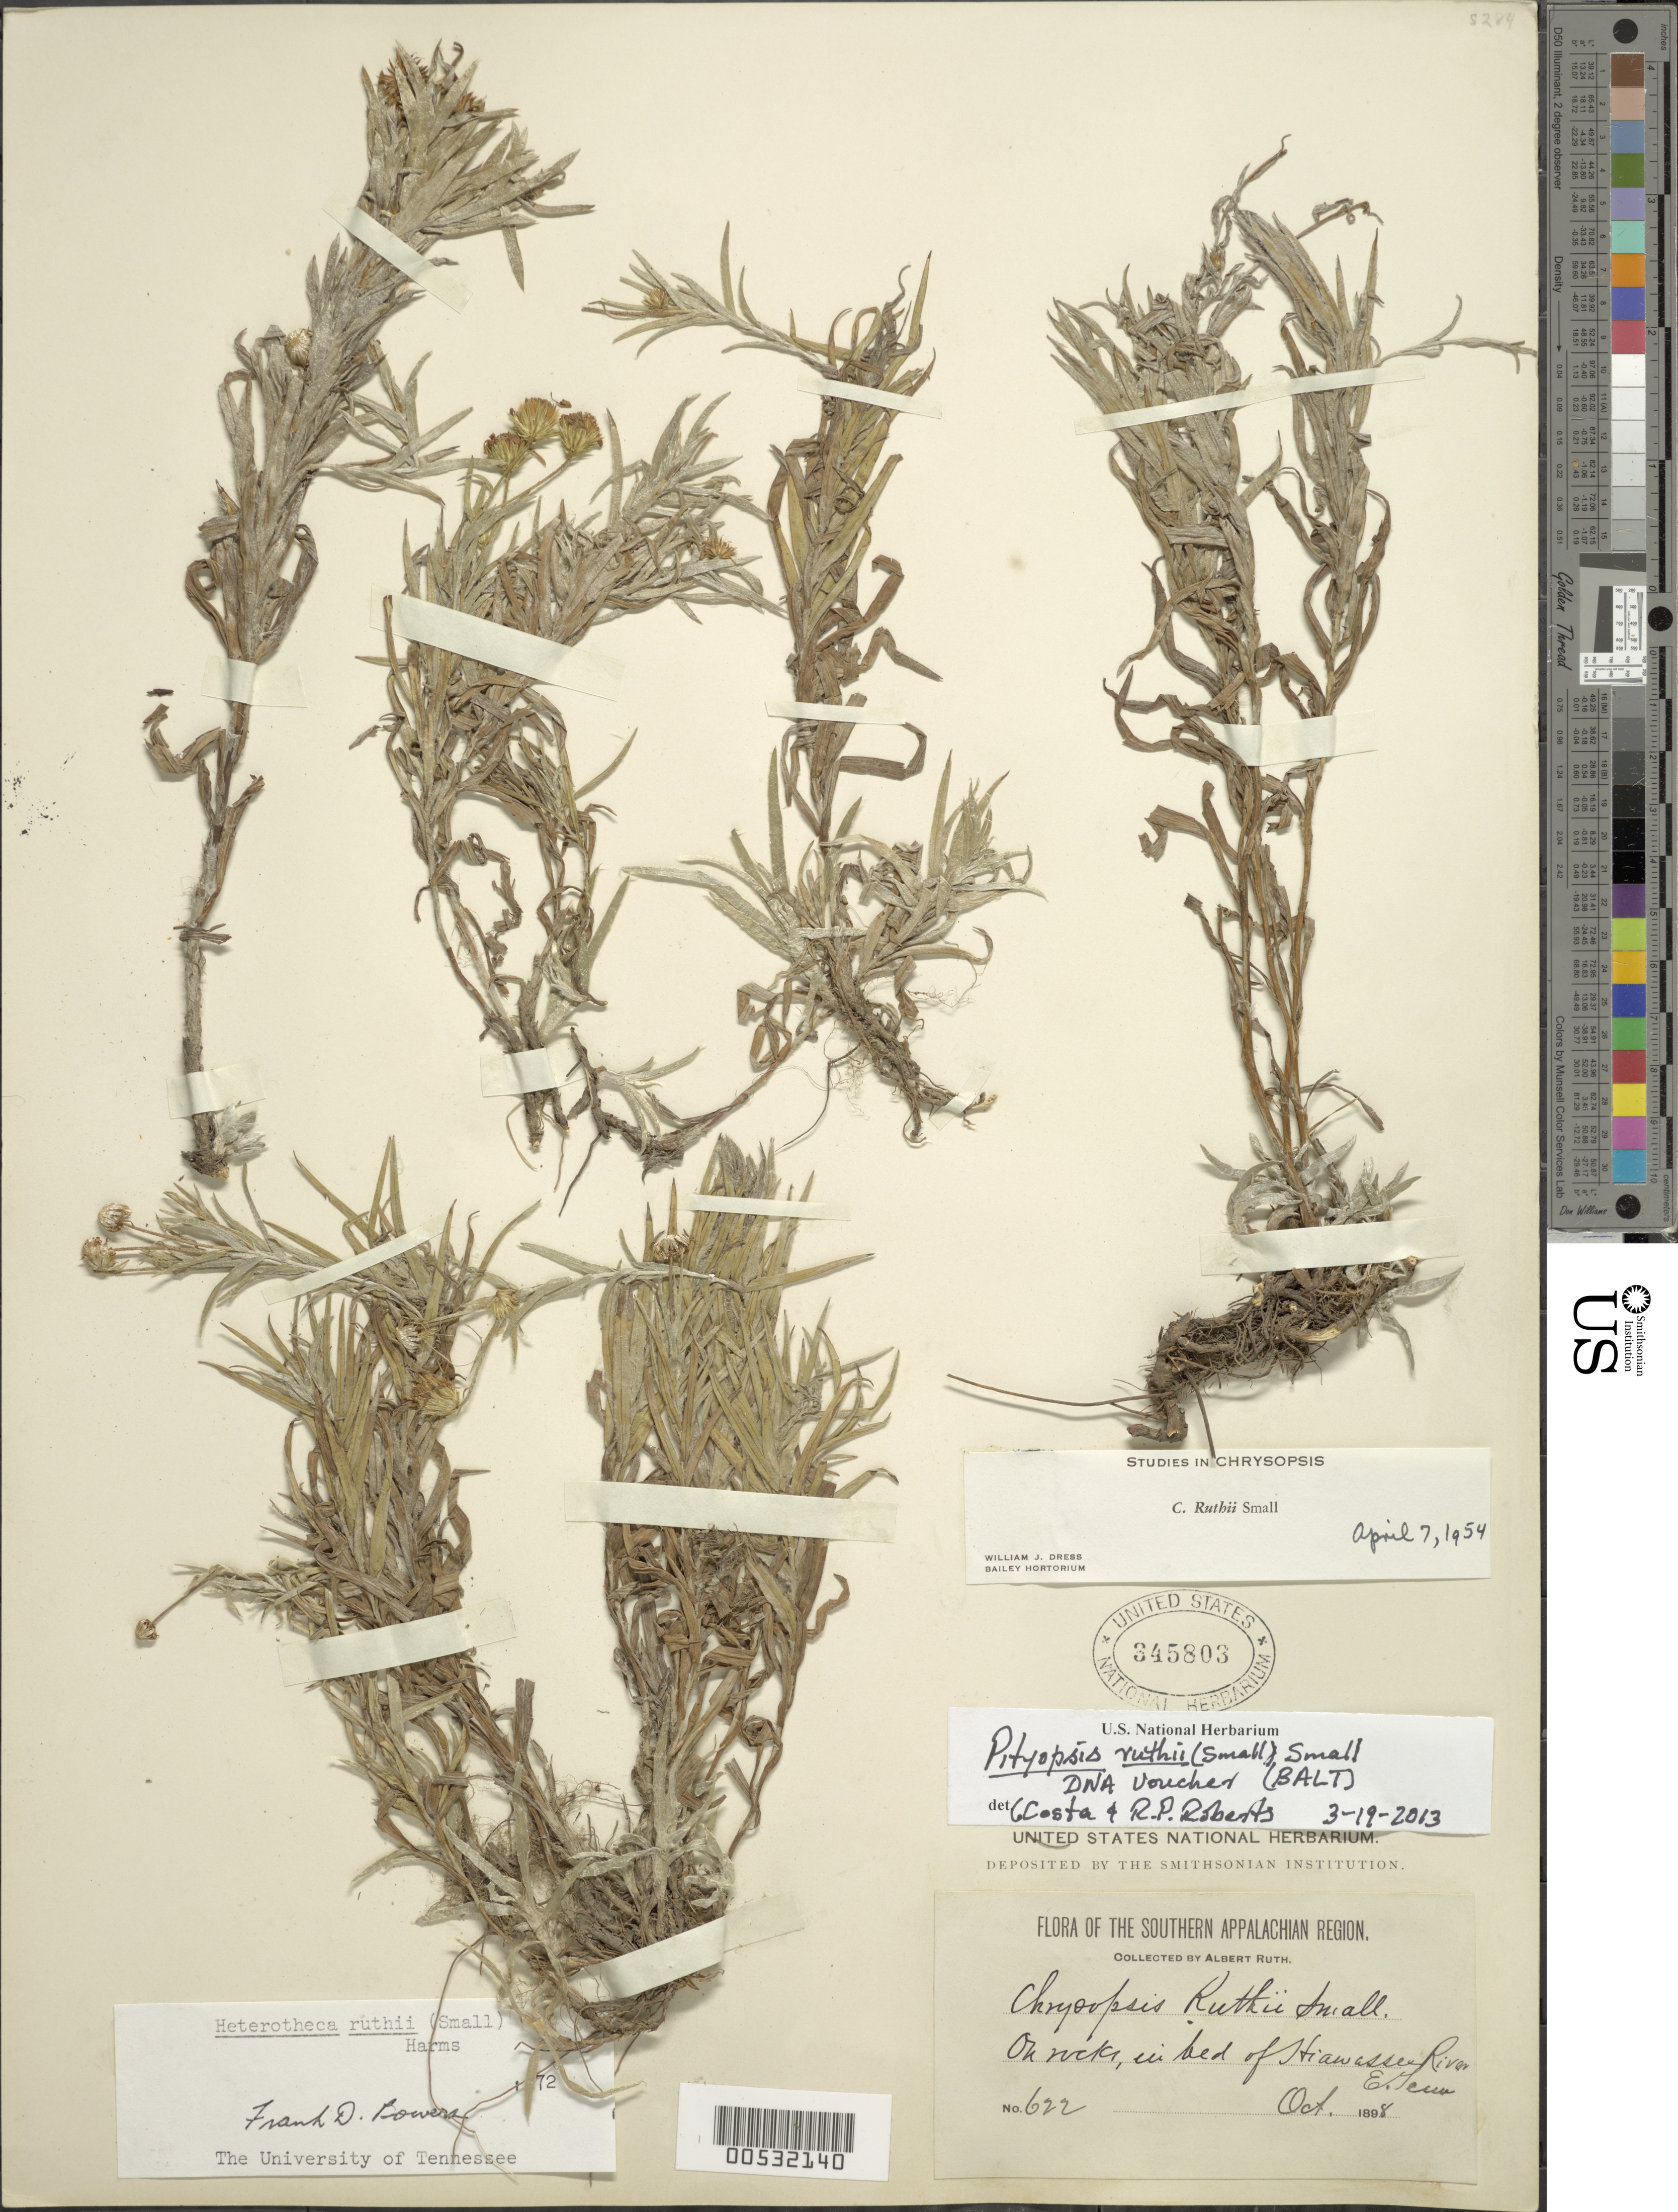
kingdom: Plantae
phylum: Tracheophyta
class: Magnoliopsida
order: Asterales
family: Asteraceae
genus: Pityopsis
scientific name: Pityopsis ruthii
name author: (Small) Small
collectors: A. Ruth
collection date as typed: Oct 1898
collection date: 1898-10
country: United States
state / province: Tennessee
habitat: On rocks.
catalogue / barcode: US 345803